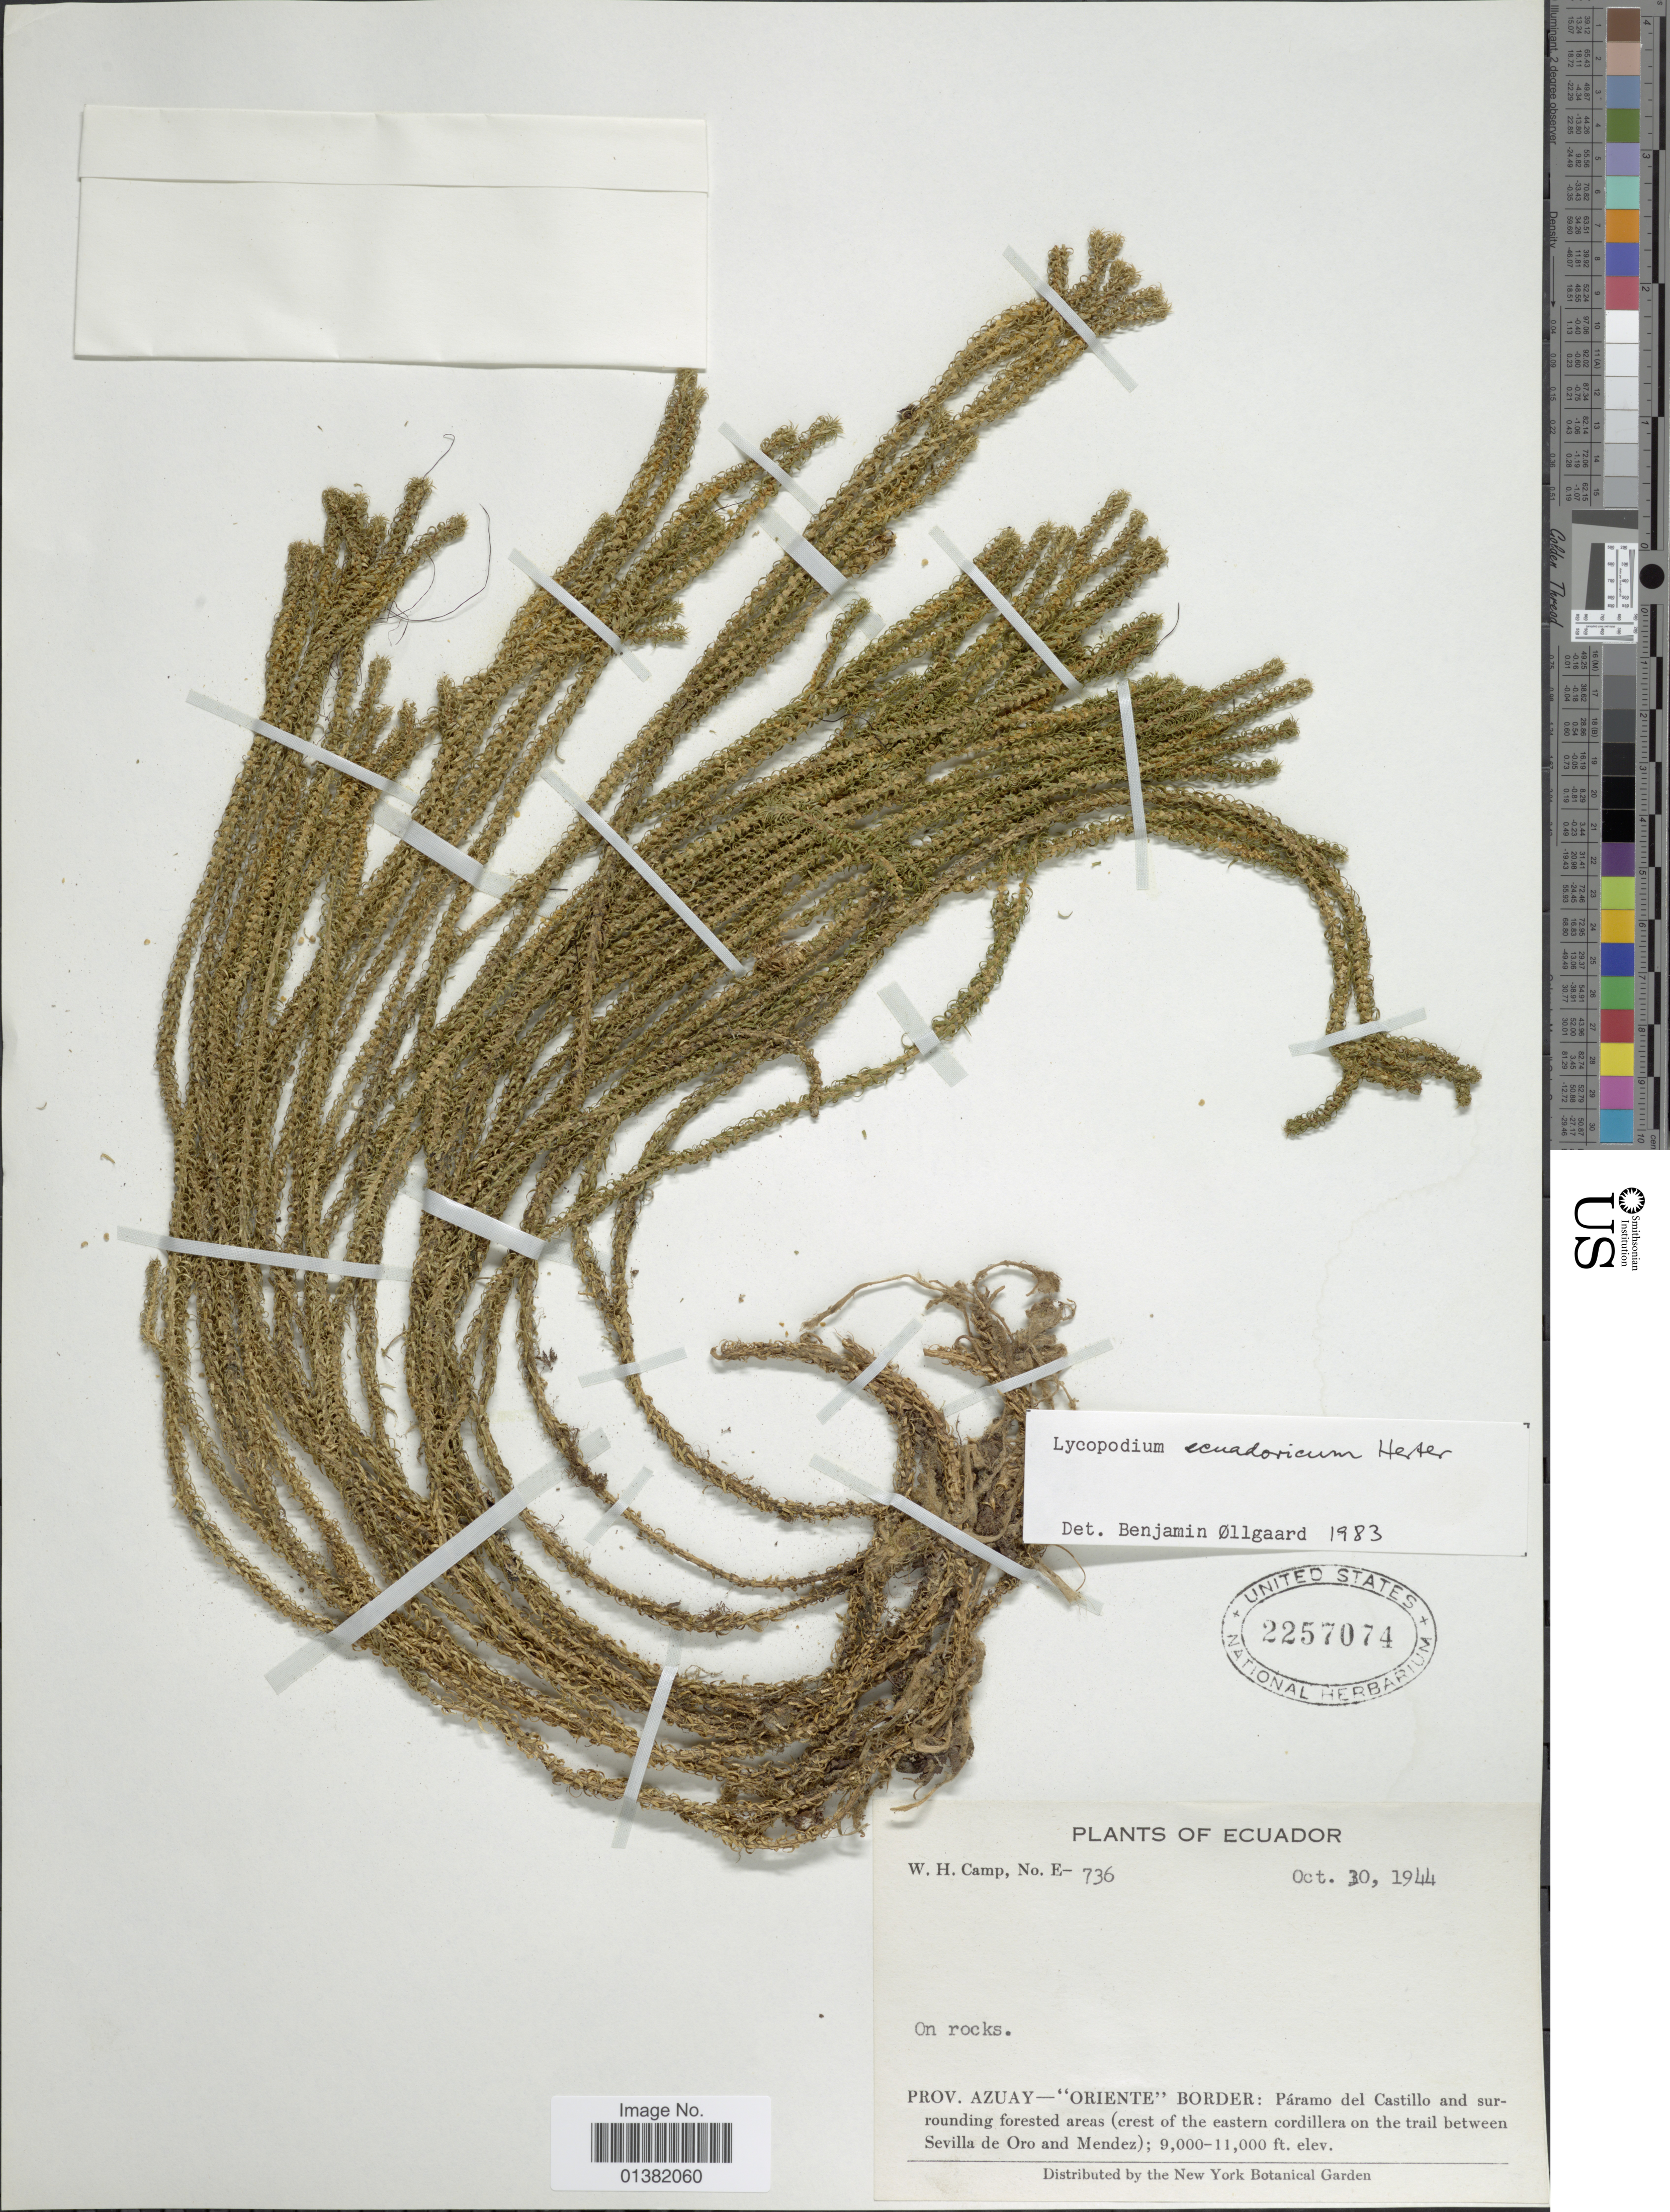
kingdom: Plantae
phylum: Tracheophyta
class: Lycopodiopsida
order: Lycopodiales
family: Lycopodiaceae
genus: Phlegmariurus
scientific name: Phlegmariurus eversus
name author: (Poir.) B. Øllg.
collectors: W. H. Camp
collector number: E-736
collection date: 1944-10-30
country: Ecuador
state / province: Azuay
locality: Oriente Border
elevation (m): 2743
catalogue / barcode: US 2257074